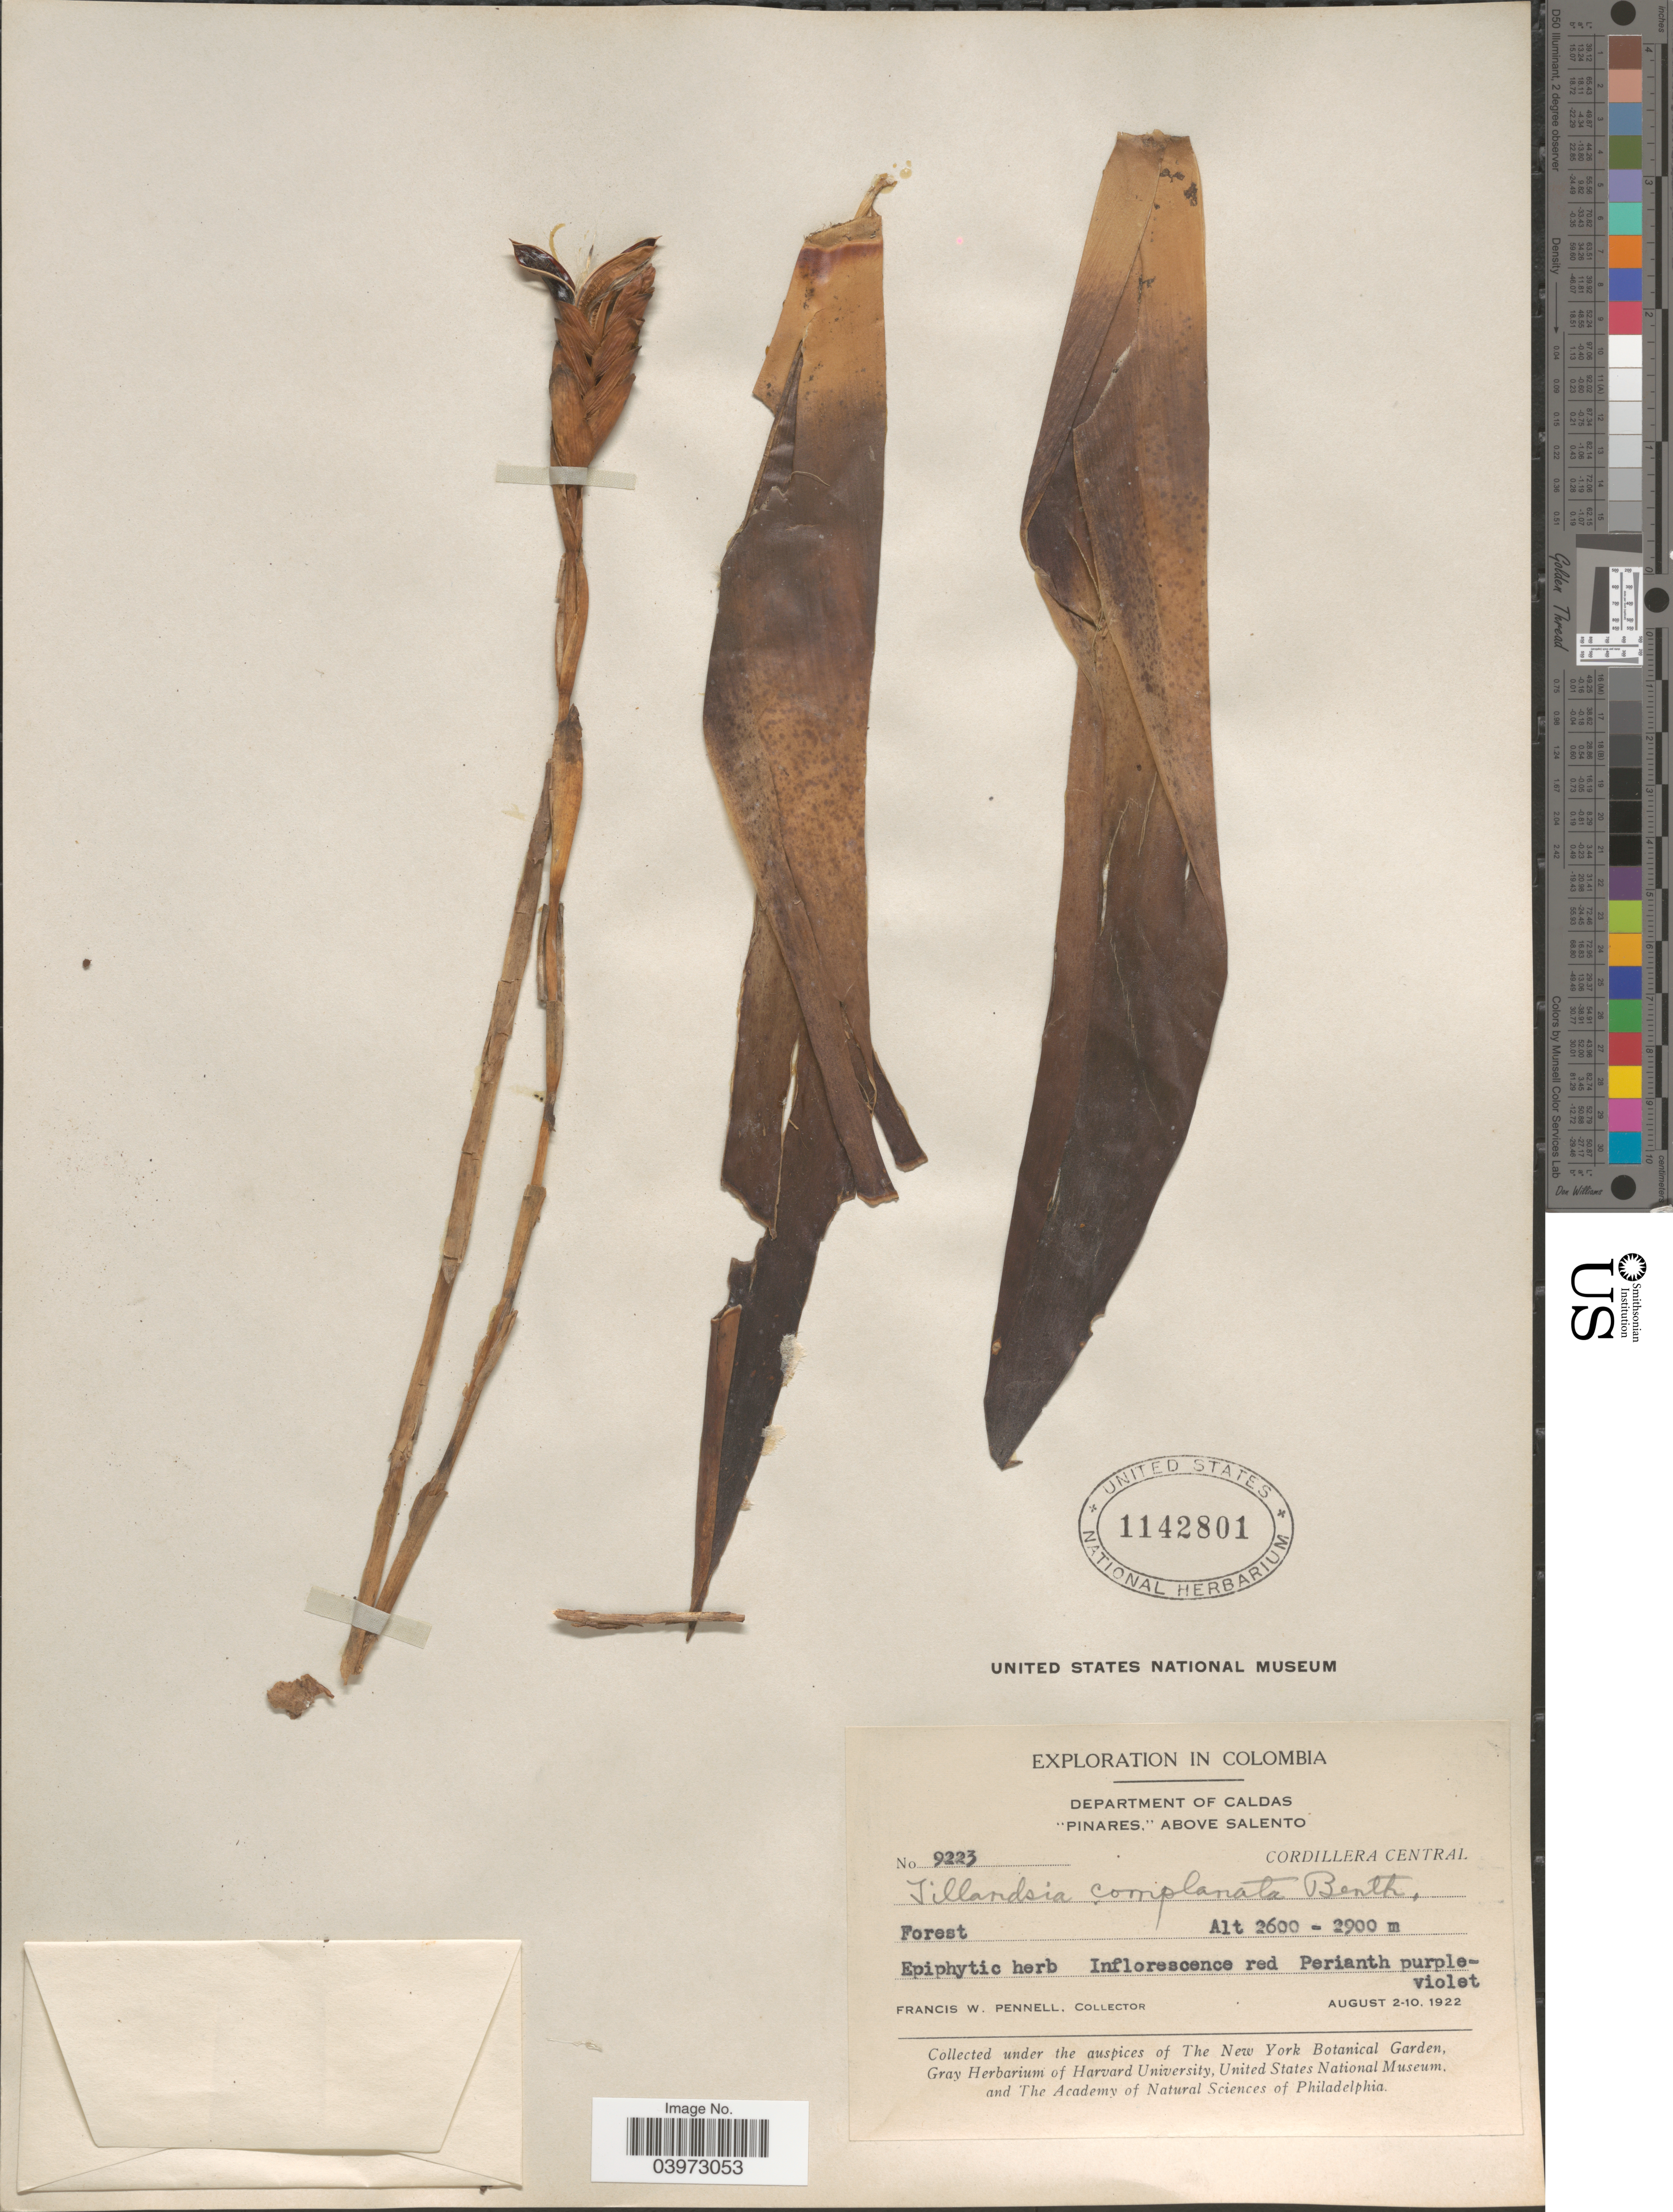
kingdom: Plantae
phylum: Tracheophyta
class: Liliopsida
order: Poales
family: Bromeliaceae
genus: Tillandsia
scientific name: Tillandsia complanata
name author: Benth.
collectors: F. W. Pennell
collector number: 9223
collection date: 1922-08-02/1922-08-10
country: Colombia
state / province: Caldas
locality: Exploration in Colombia. Department of Caldas. "Pinares," above Salento.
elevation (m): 2600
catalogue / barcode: US 1142801